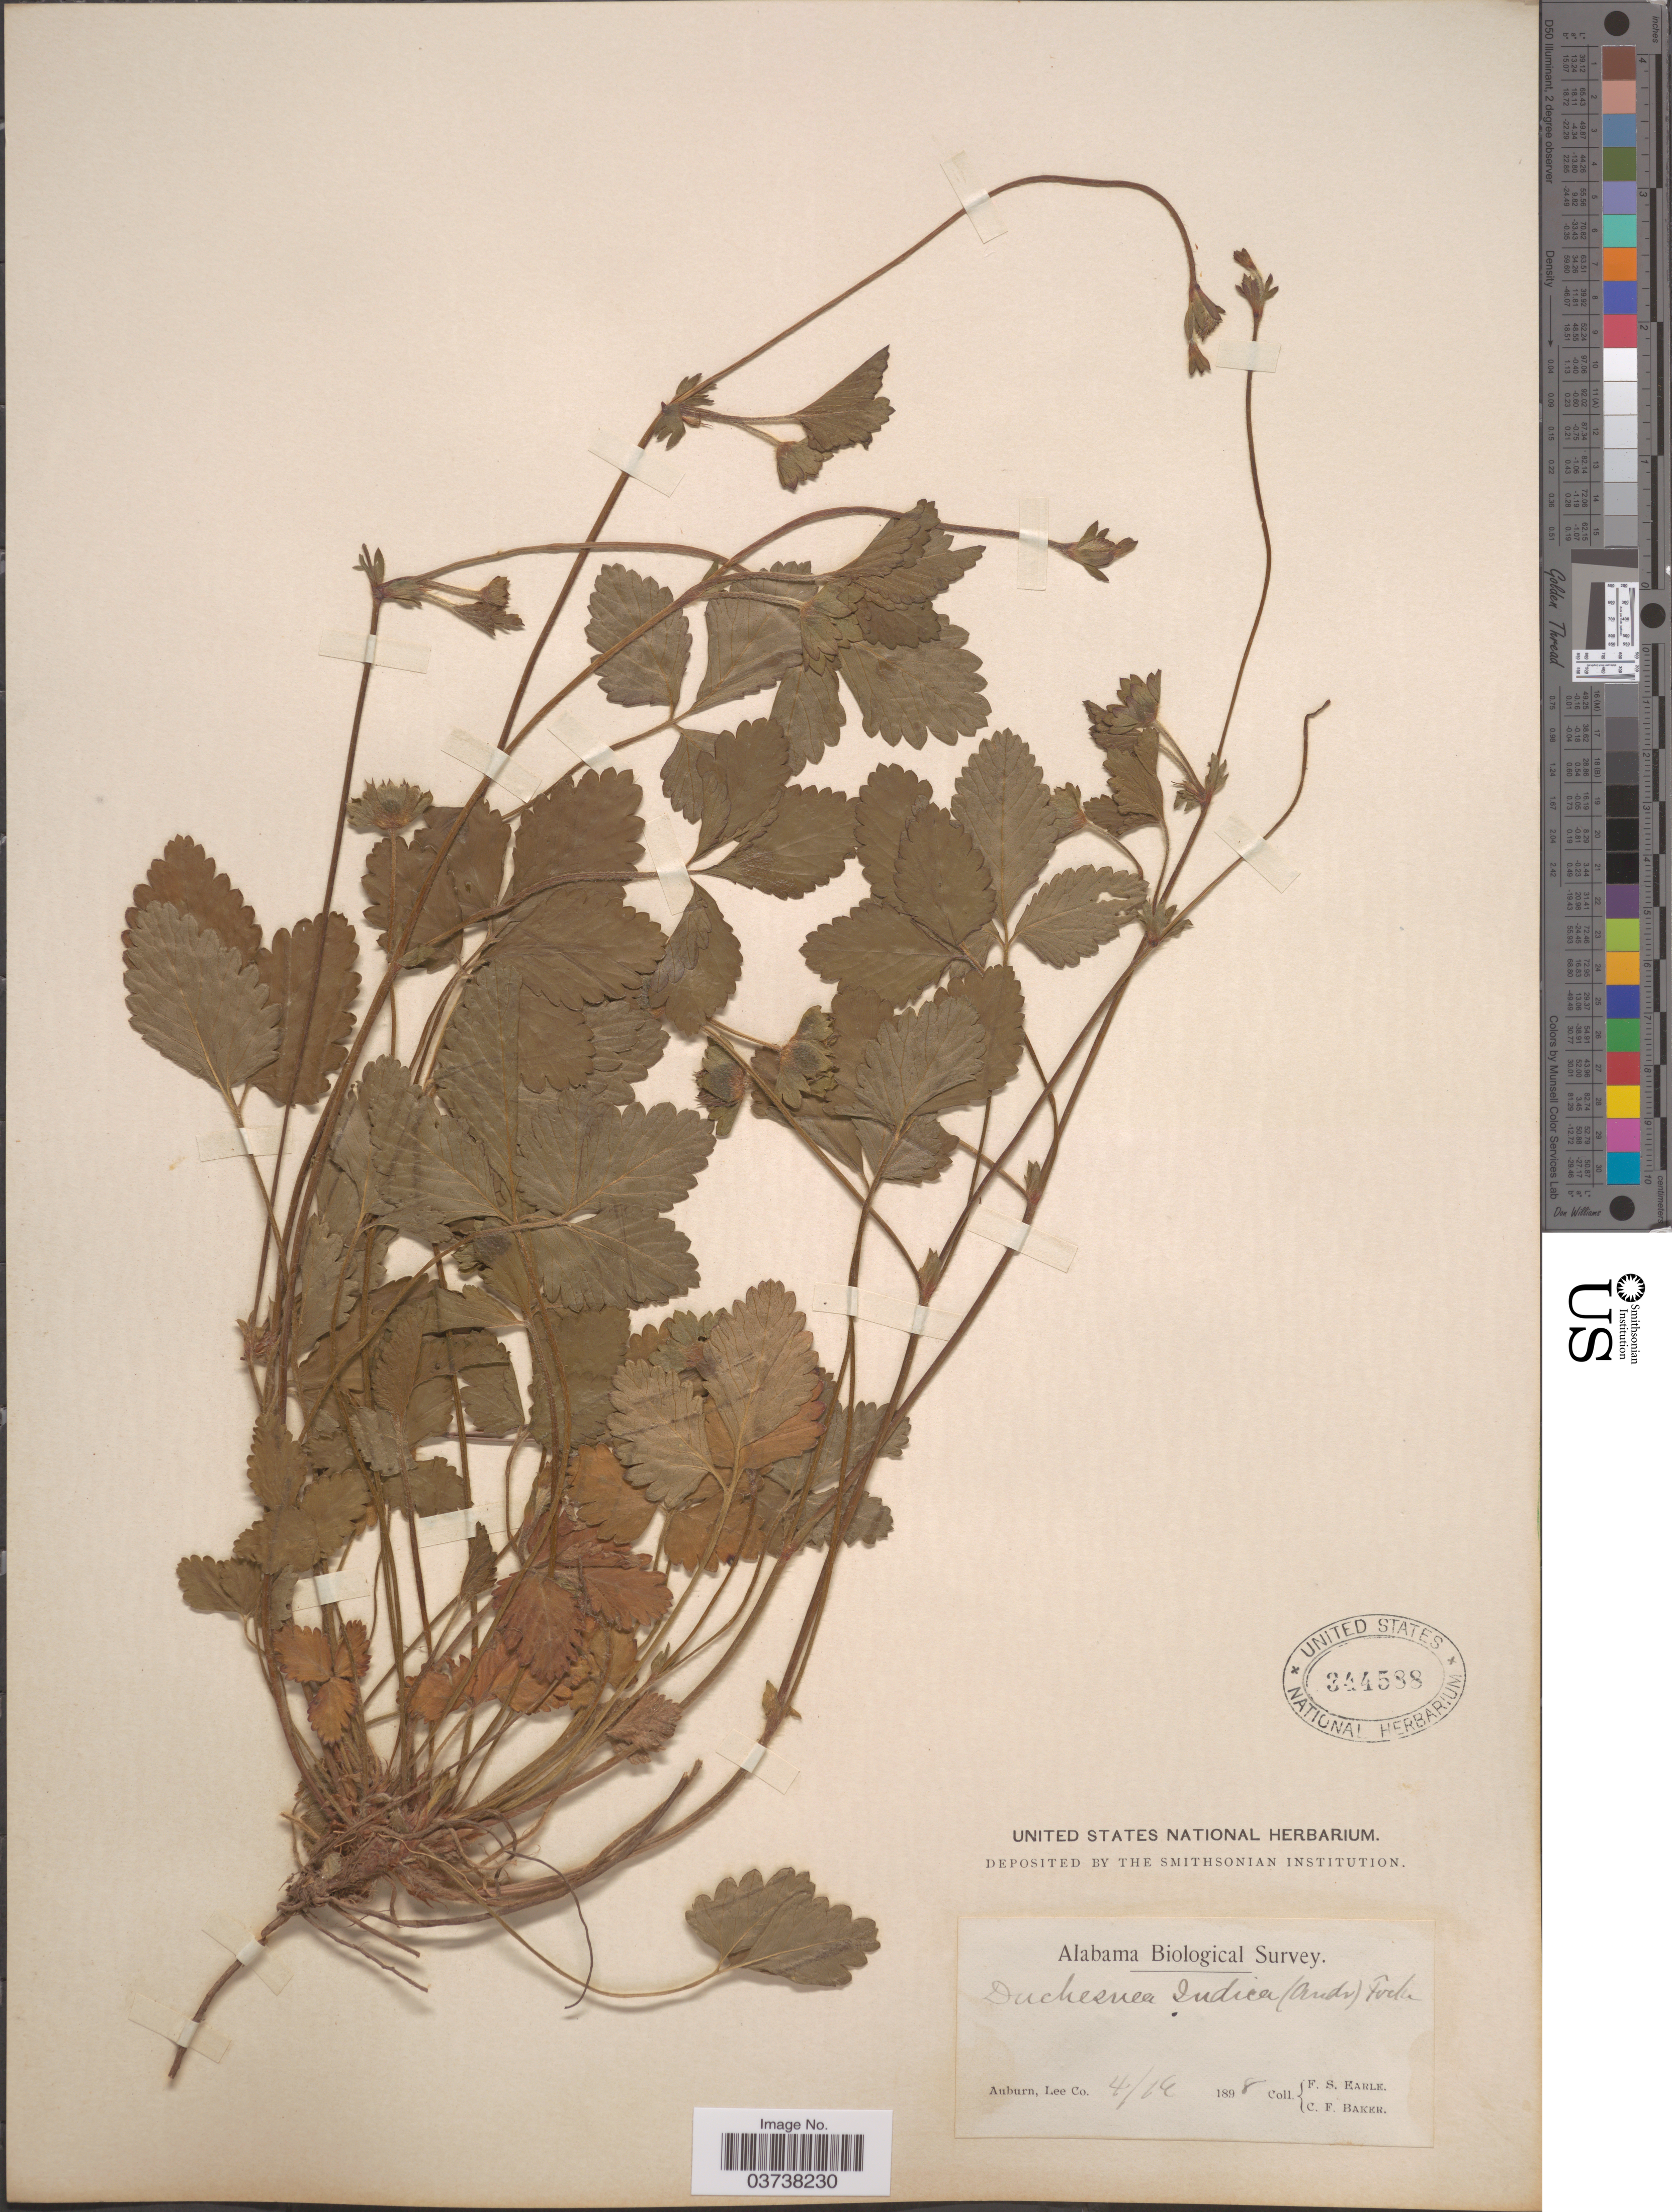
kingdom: Plantae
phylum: Tracheophyta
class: Magnoliopsida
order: Rosales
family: Rosaceae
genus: Potentilla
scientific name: Potentilla indica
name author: (Andrews) Th. Wolf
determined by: Strong, Mark T., (BOT), Smithsonian Institution - National Museum of Natural History (UNITED STATES)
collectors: F. S. Earle & C. F. Baker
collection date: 1898-04-14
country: United States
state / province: Alabama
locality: Auburn, Lee Co.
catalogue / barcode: US 344588